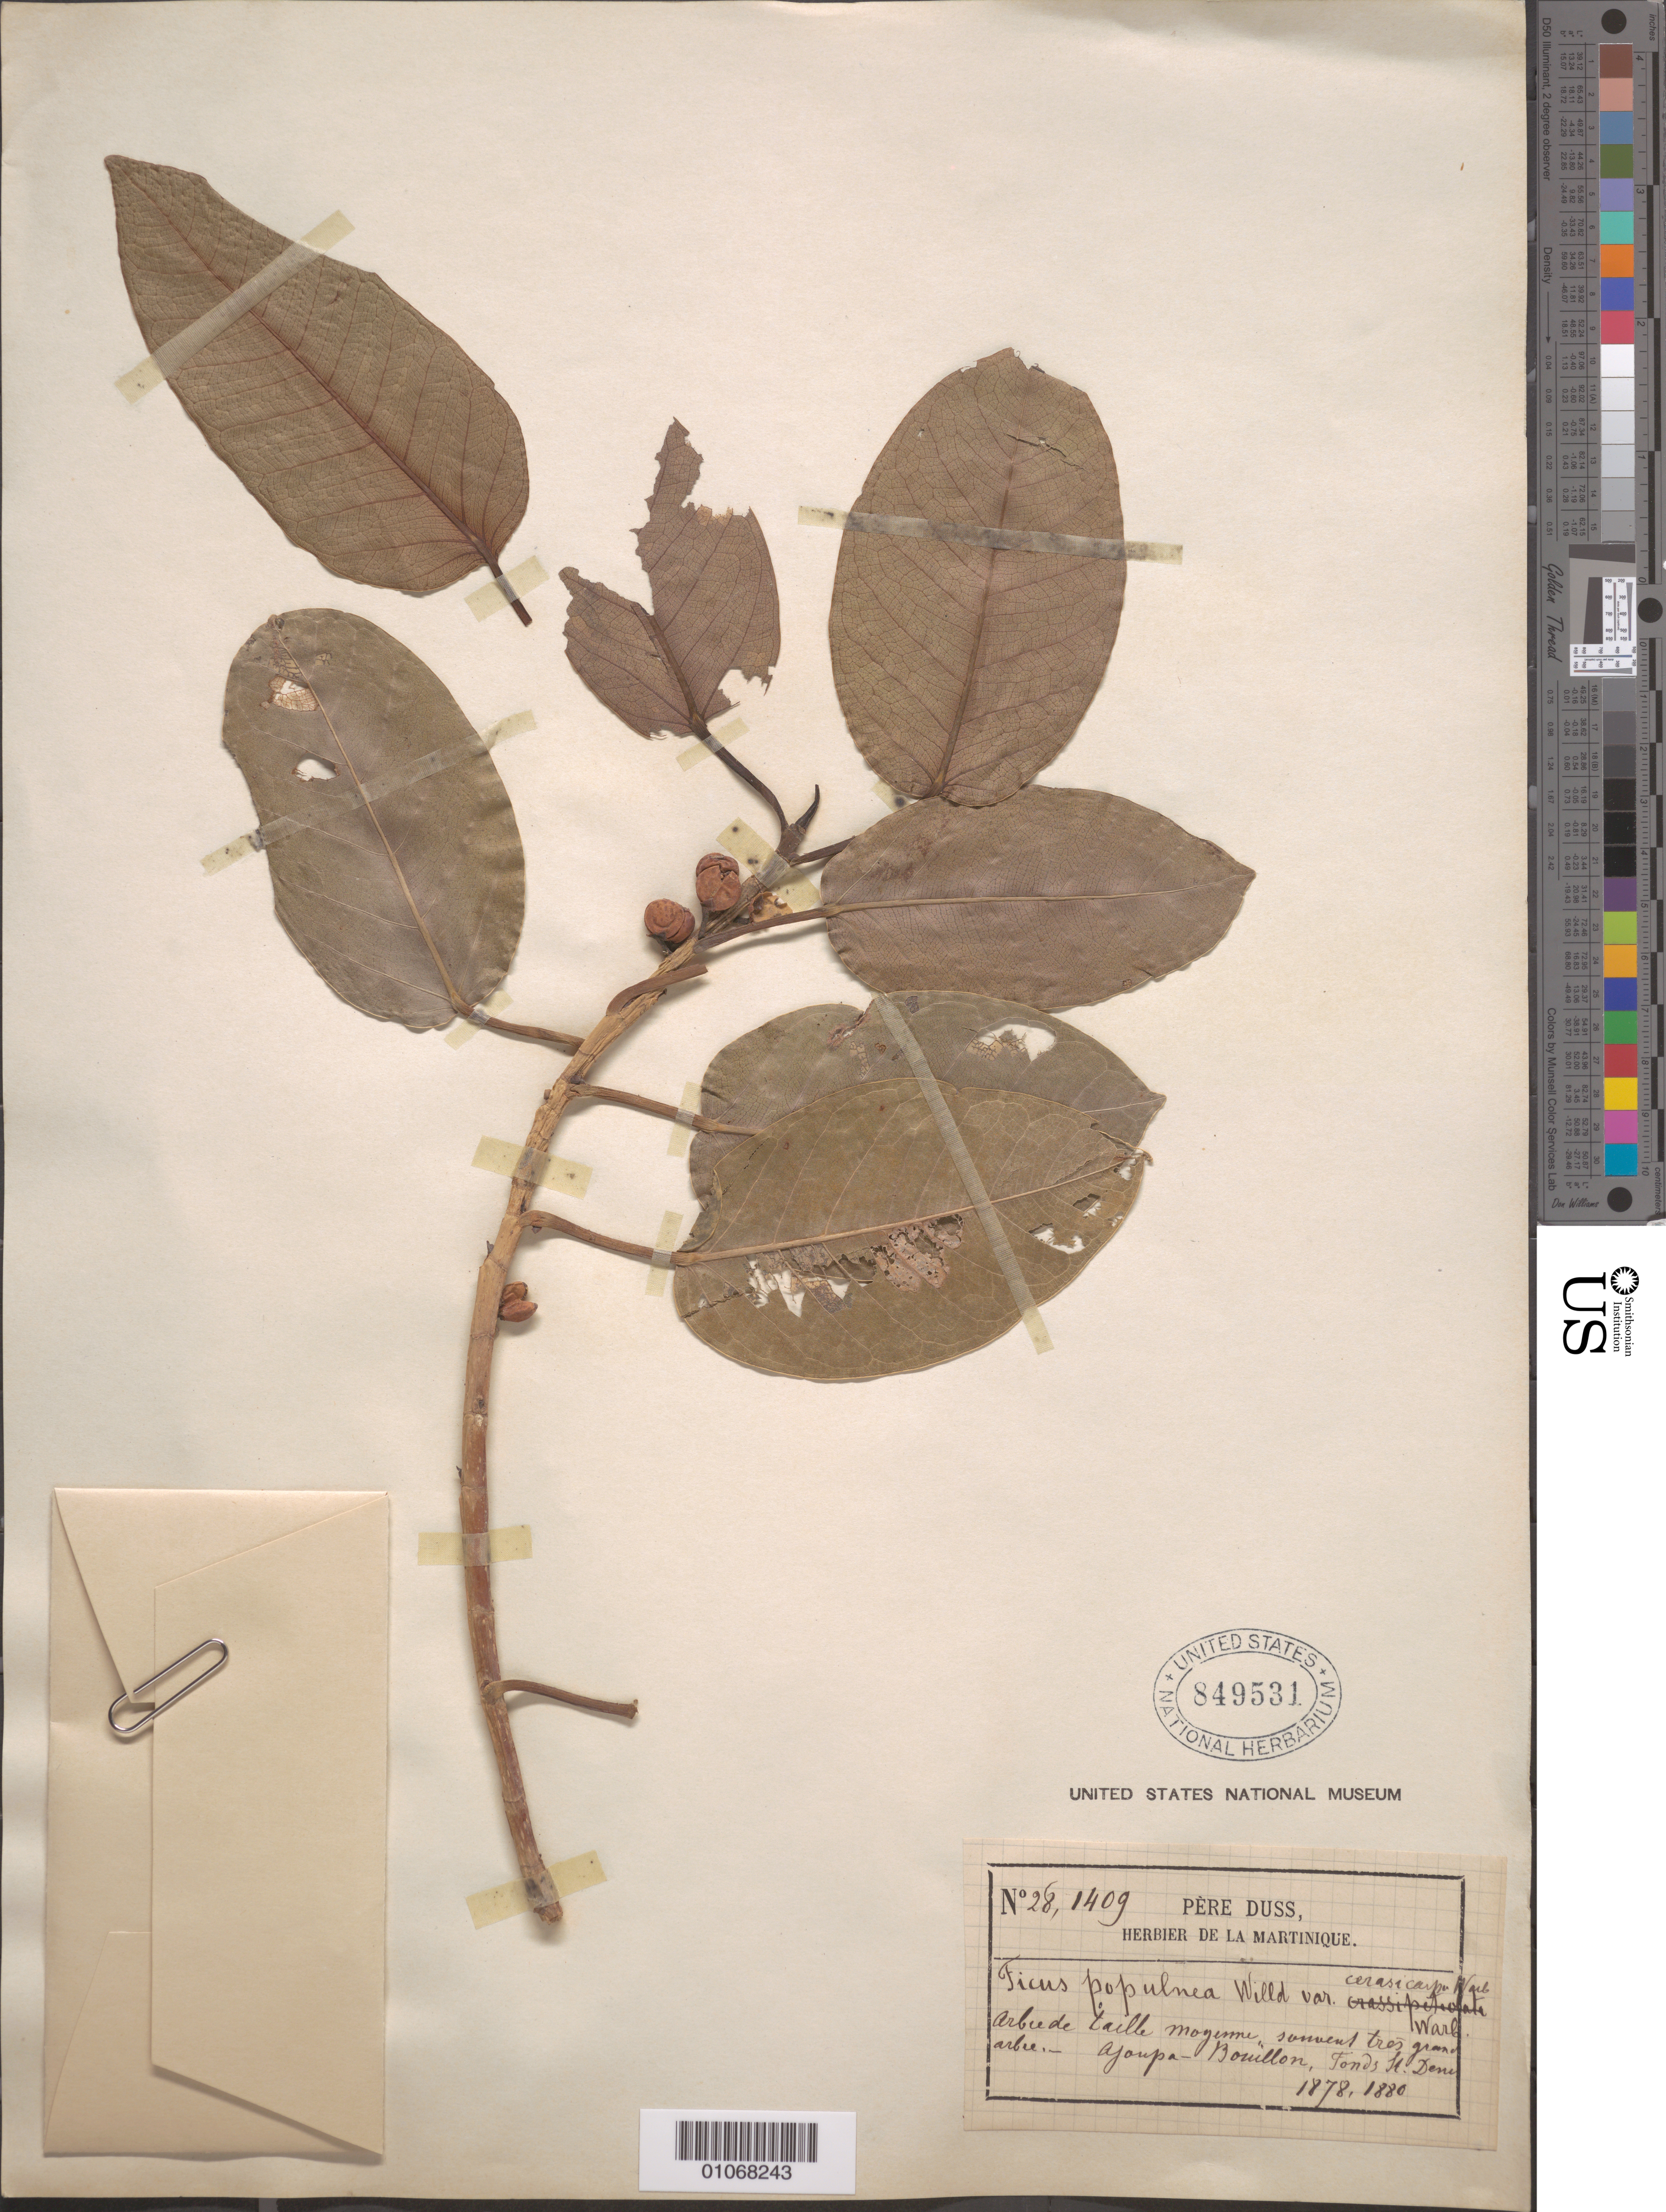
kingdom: Plantae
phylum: Tracheophyta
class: Magnoliopsida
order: Rosales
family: Moraceae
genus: Ficus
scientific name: Ficus citrifolia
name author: Mill.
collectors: Père Duss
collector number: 28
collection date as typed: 01 Jan 1878 to 31 Dec 1880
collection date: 1878-01-01/1880-12-31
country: Martinique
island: Martinique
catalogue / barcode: US 849531